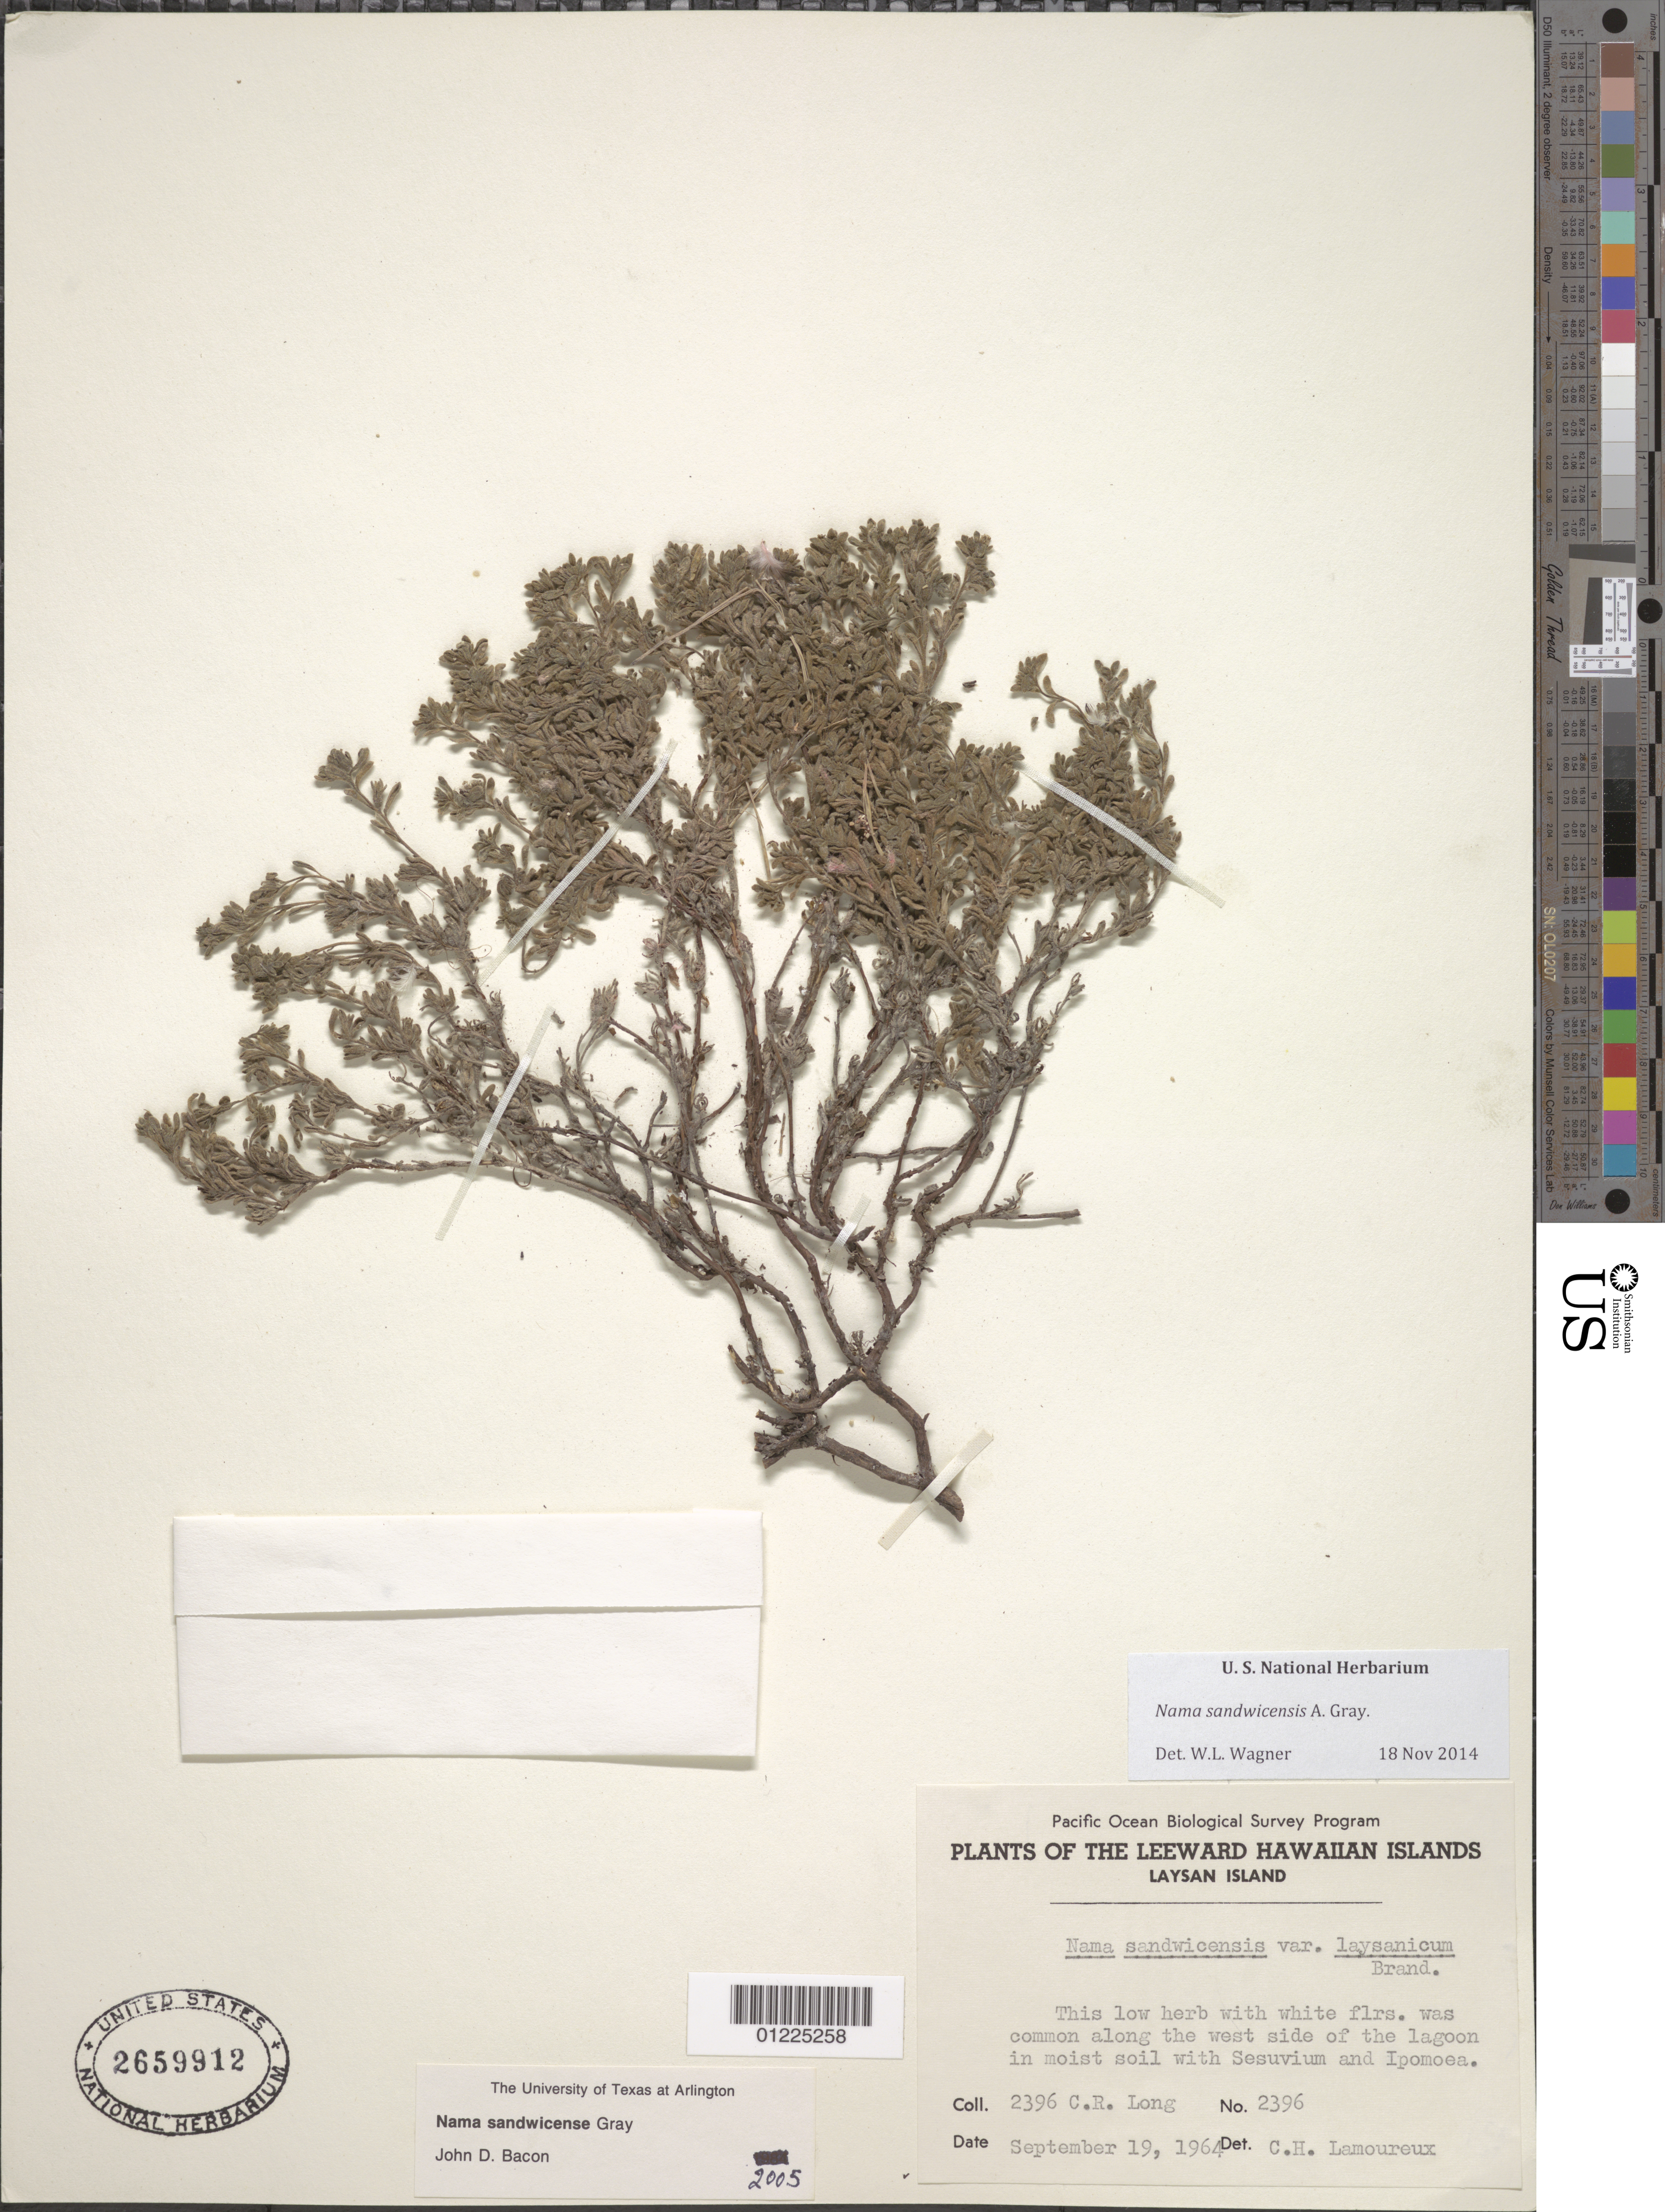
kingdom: Plantae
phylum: Tracheophyta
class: Magnoliopsida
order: Boraginales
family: Namaceae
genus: Nama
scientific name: Nama sandwicensis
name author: A. Gray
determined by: Wagner, W. L., (BOT), Smithsonian Institution - National Museum of Natural History (UNITED STATES)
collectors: C. Long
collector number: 2396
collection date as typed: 19 Sep 1964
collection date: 1964-09-19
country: United States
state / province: Hawaii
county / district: Honolulu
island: Laysan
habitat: Moist soil.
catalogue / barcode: US 2659912